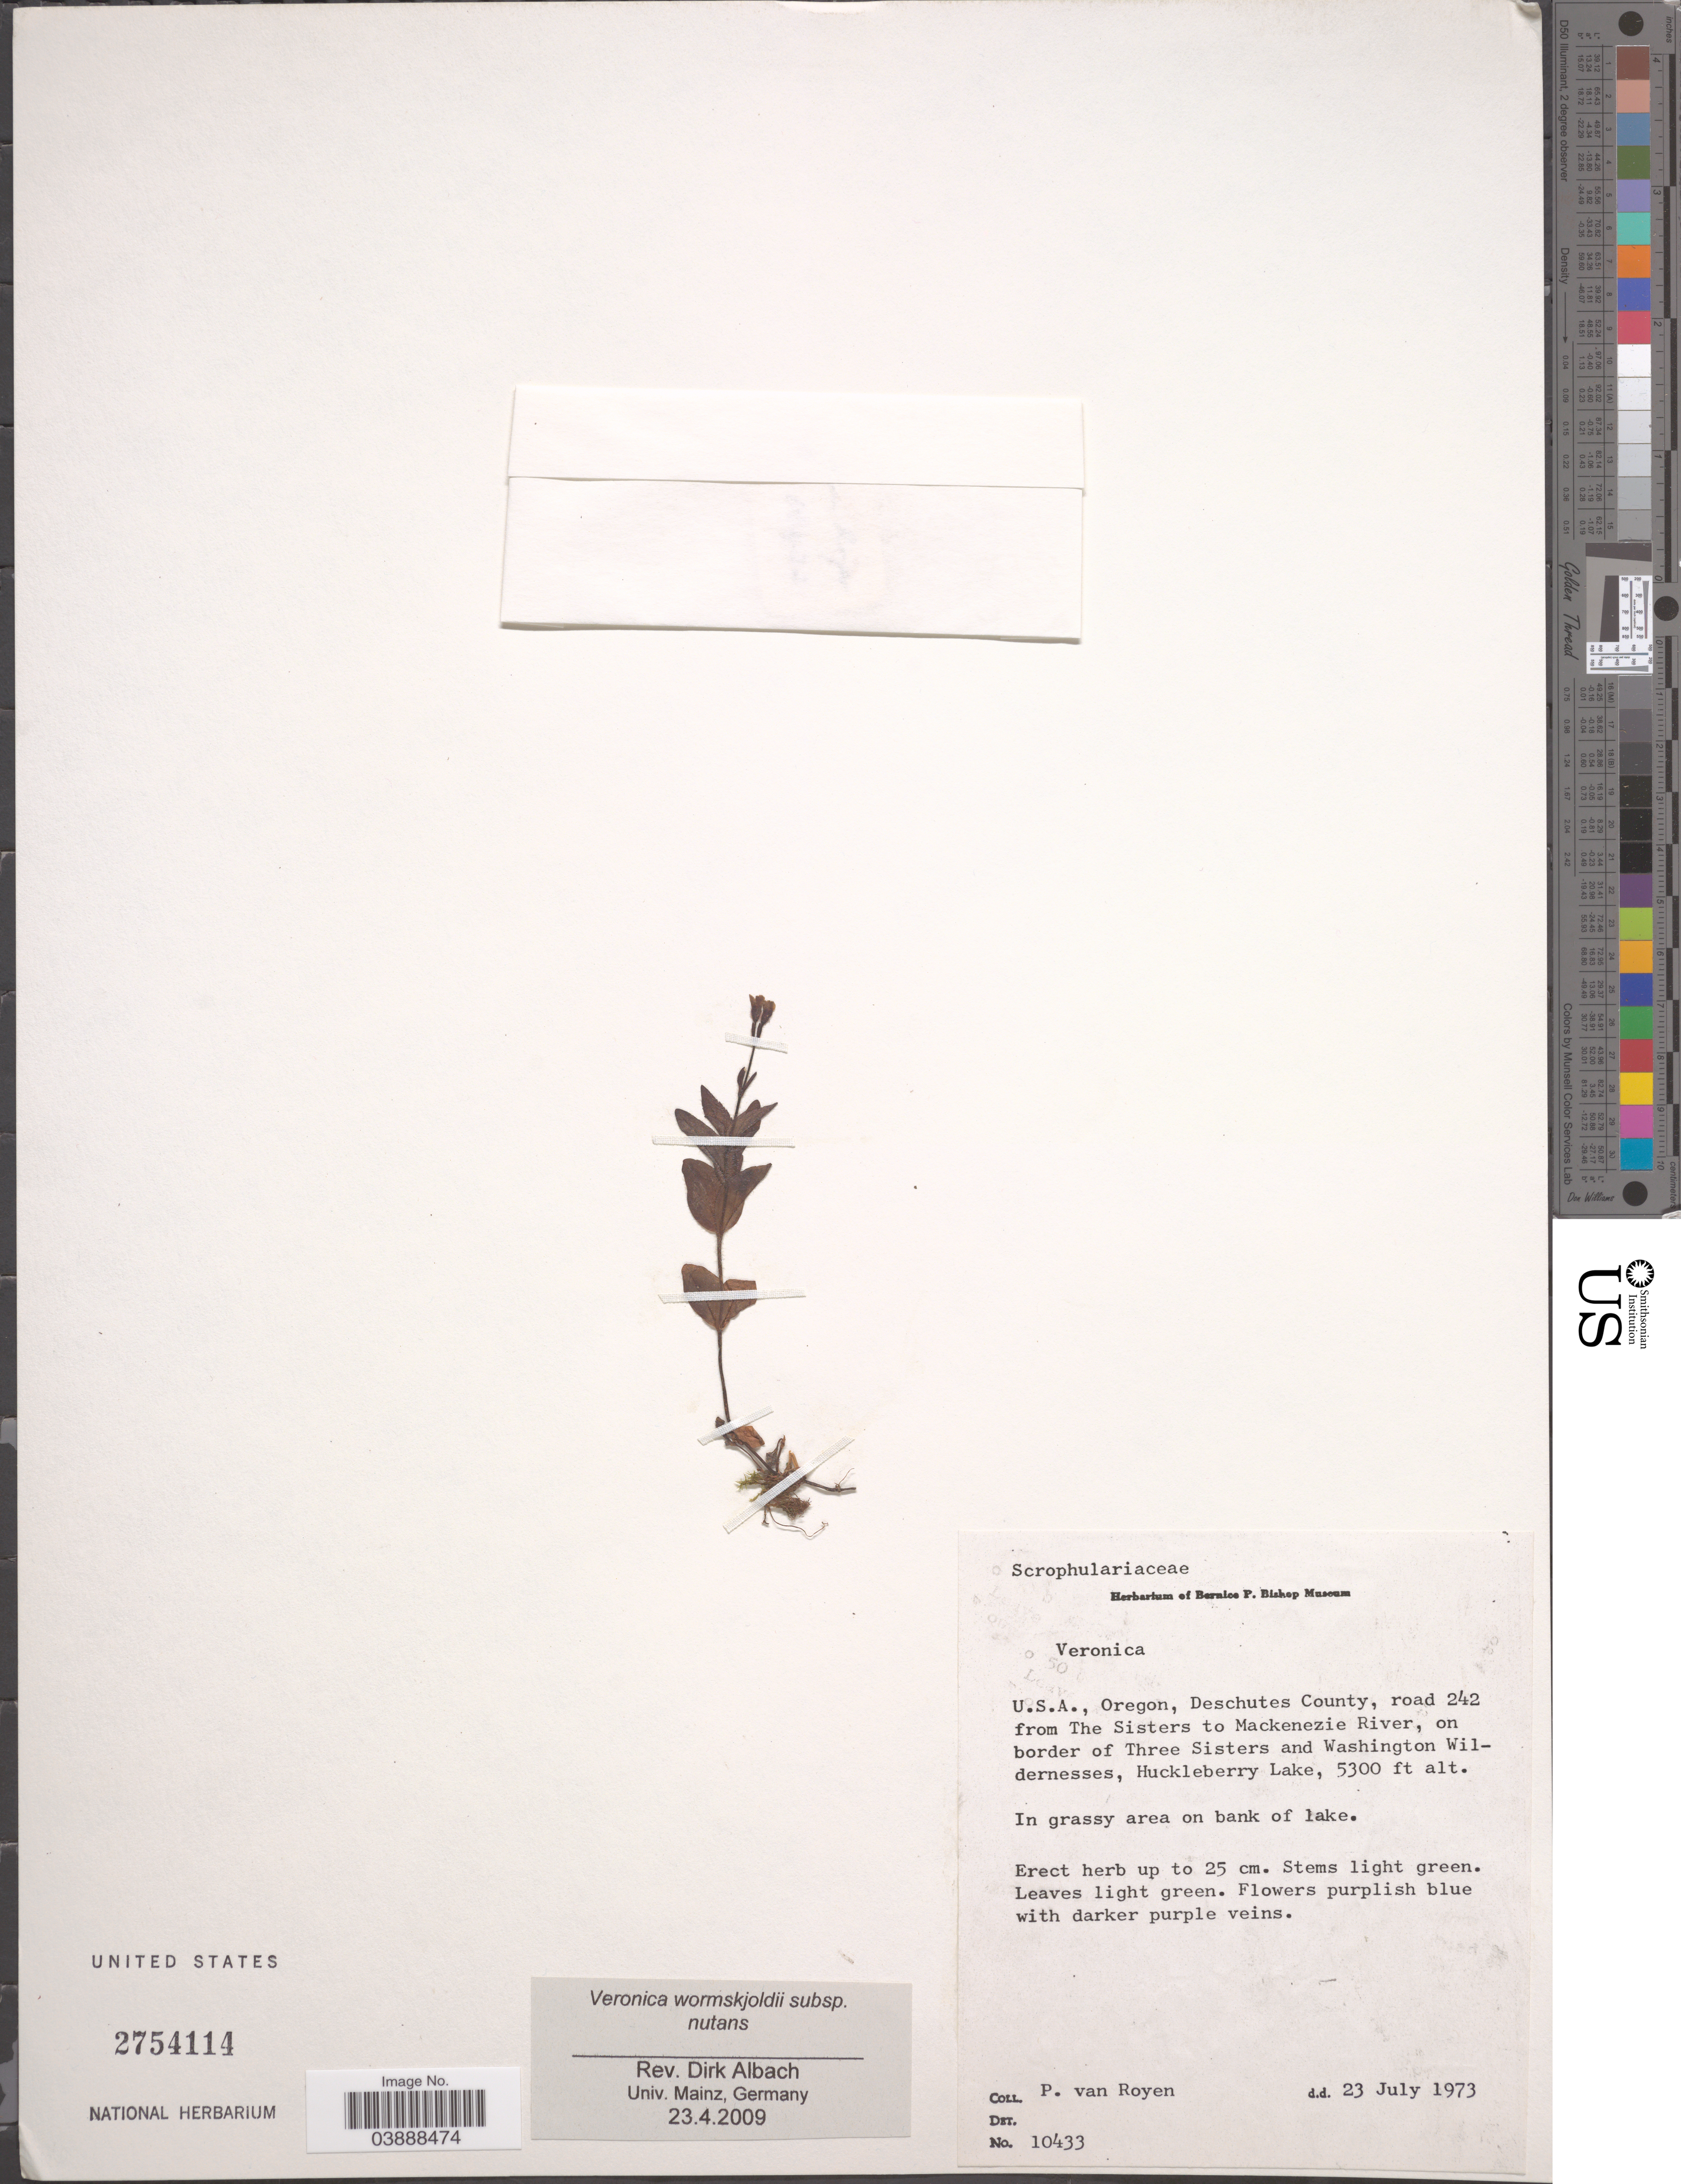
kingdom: Plantae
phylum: Tracheophyta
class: Magnoliopsida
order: Lamiales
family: Plantaginaceae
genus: Veronica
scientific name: Veronica wormskjoldii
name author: Roem. & Schult.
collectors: P. van Royen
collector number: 10433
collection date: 1973-07-23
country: United States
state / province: Oregon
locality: Deschutes County, road 242 from The Sisters to Mackenezie River, on border of Three Sisters and Washington Wildernesses, Huckleberry Lake.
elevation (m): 1615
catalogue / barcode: US 2754114